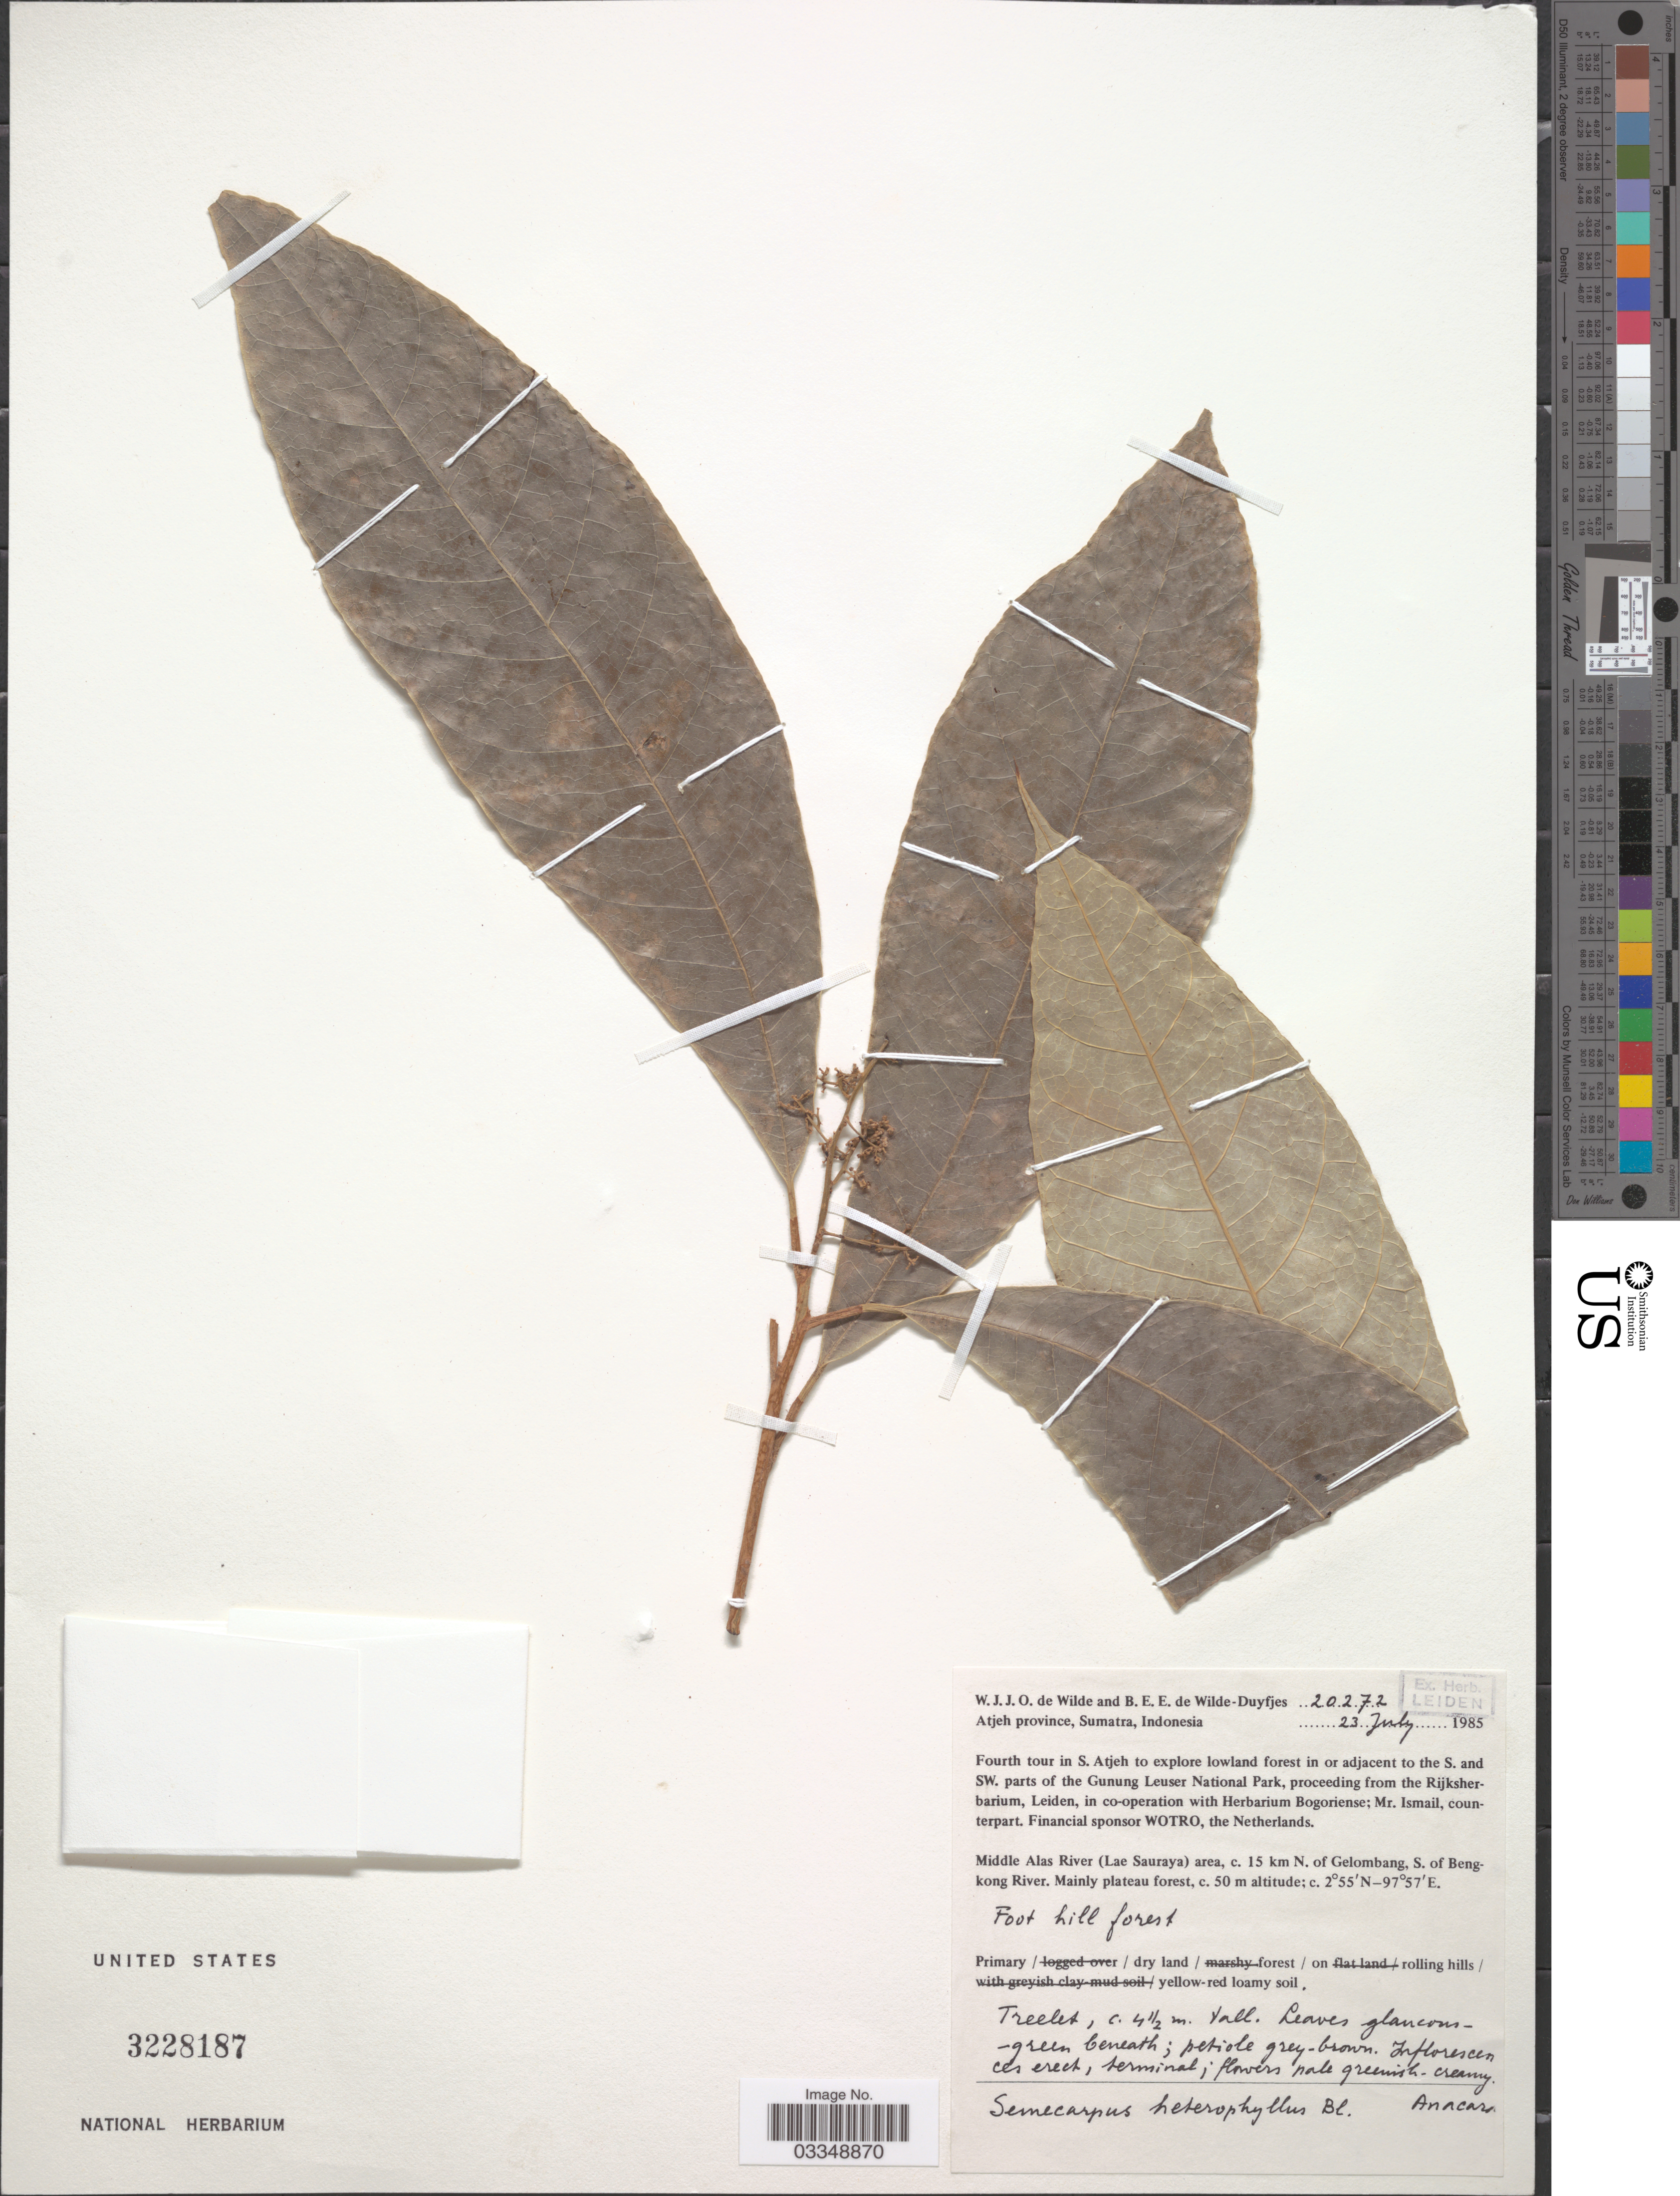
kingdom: Plantae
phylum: Tracheophyta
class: Magnoliopsida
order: Sapindales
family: Anacardiaceae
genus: Semecarpus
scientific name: Semecarpus heterophyllus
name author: Hook. f.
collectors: W. J. de Wilde & B. E. de Wilde-Duyfjes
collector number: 20272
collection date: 1985-07-23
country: Indonesia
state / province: Sumatra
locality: Atjeh province. Middle Alas River (Lae Sauraya) area, c. 15 km N. of Gelombang, S. Benkong River.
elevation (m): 50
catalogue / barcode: US 3228187